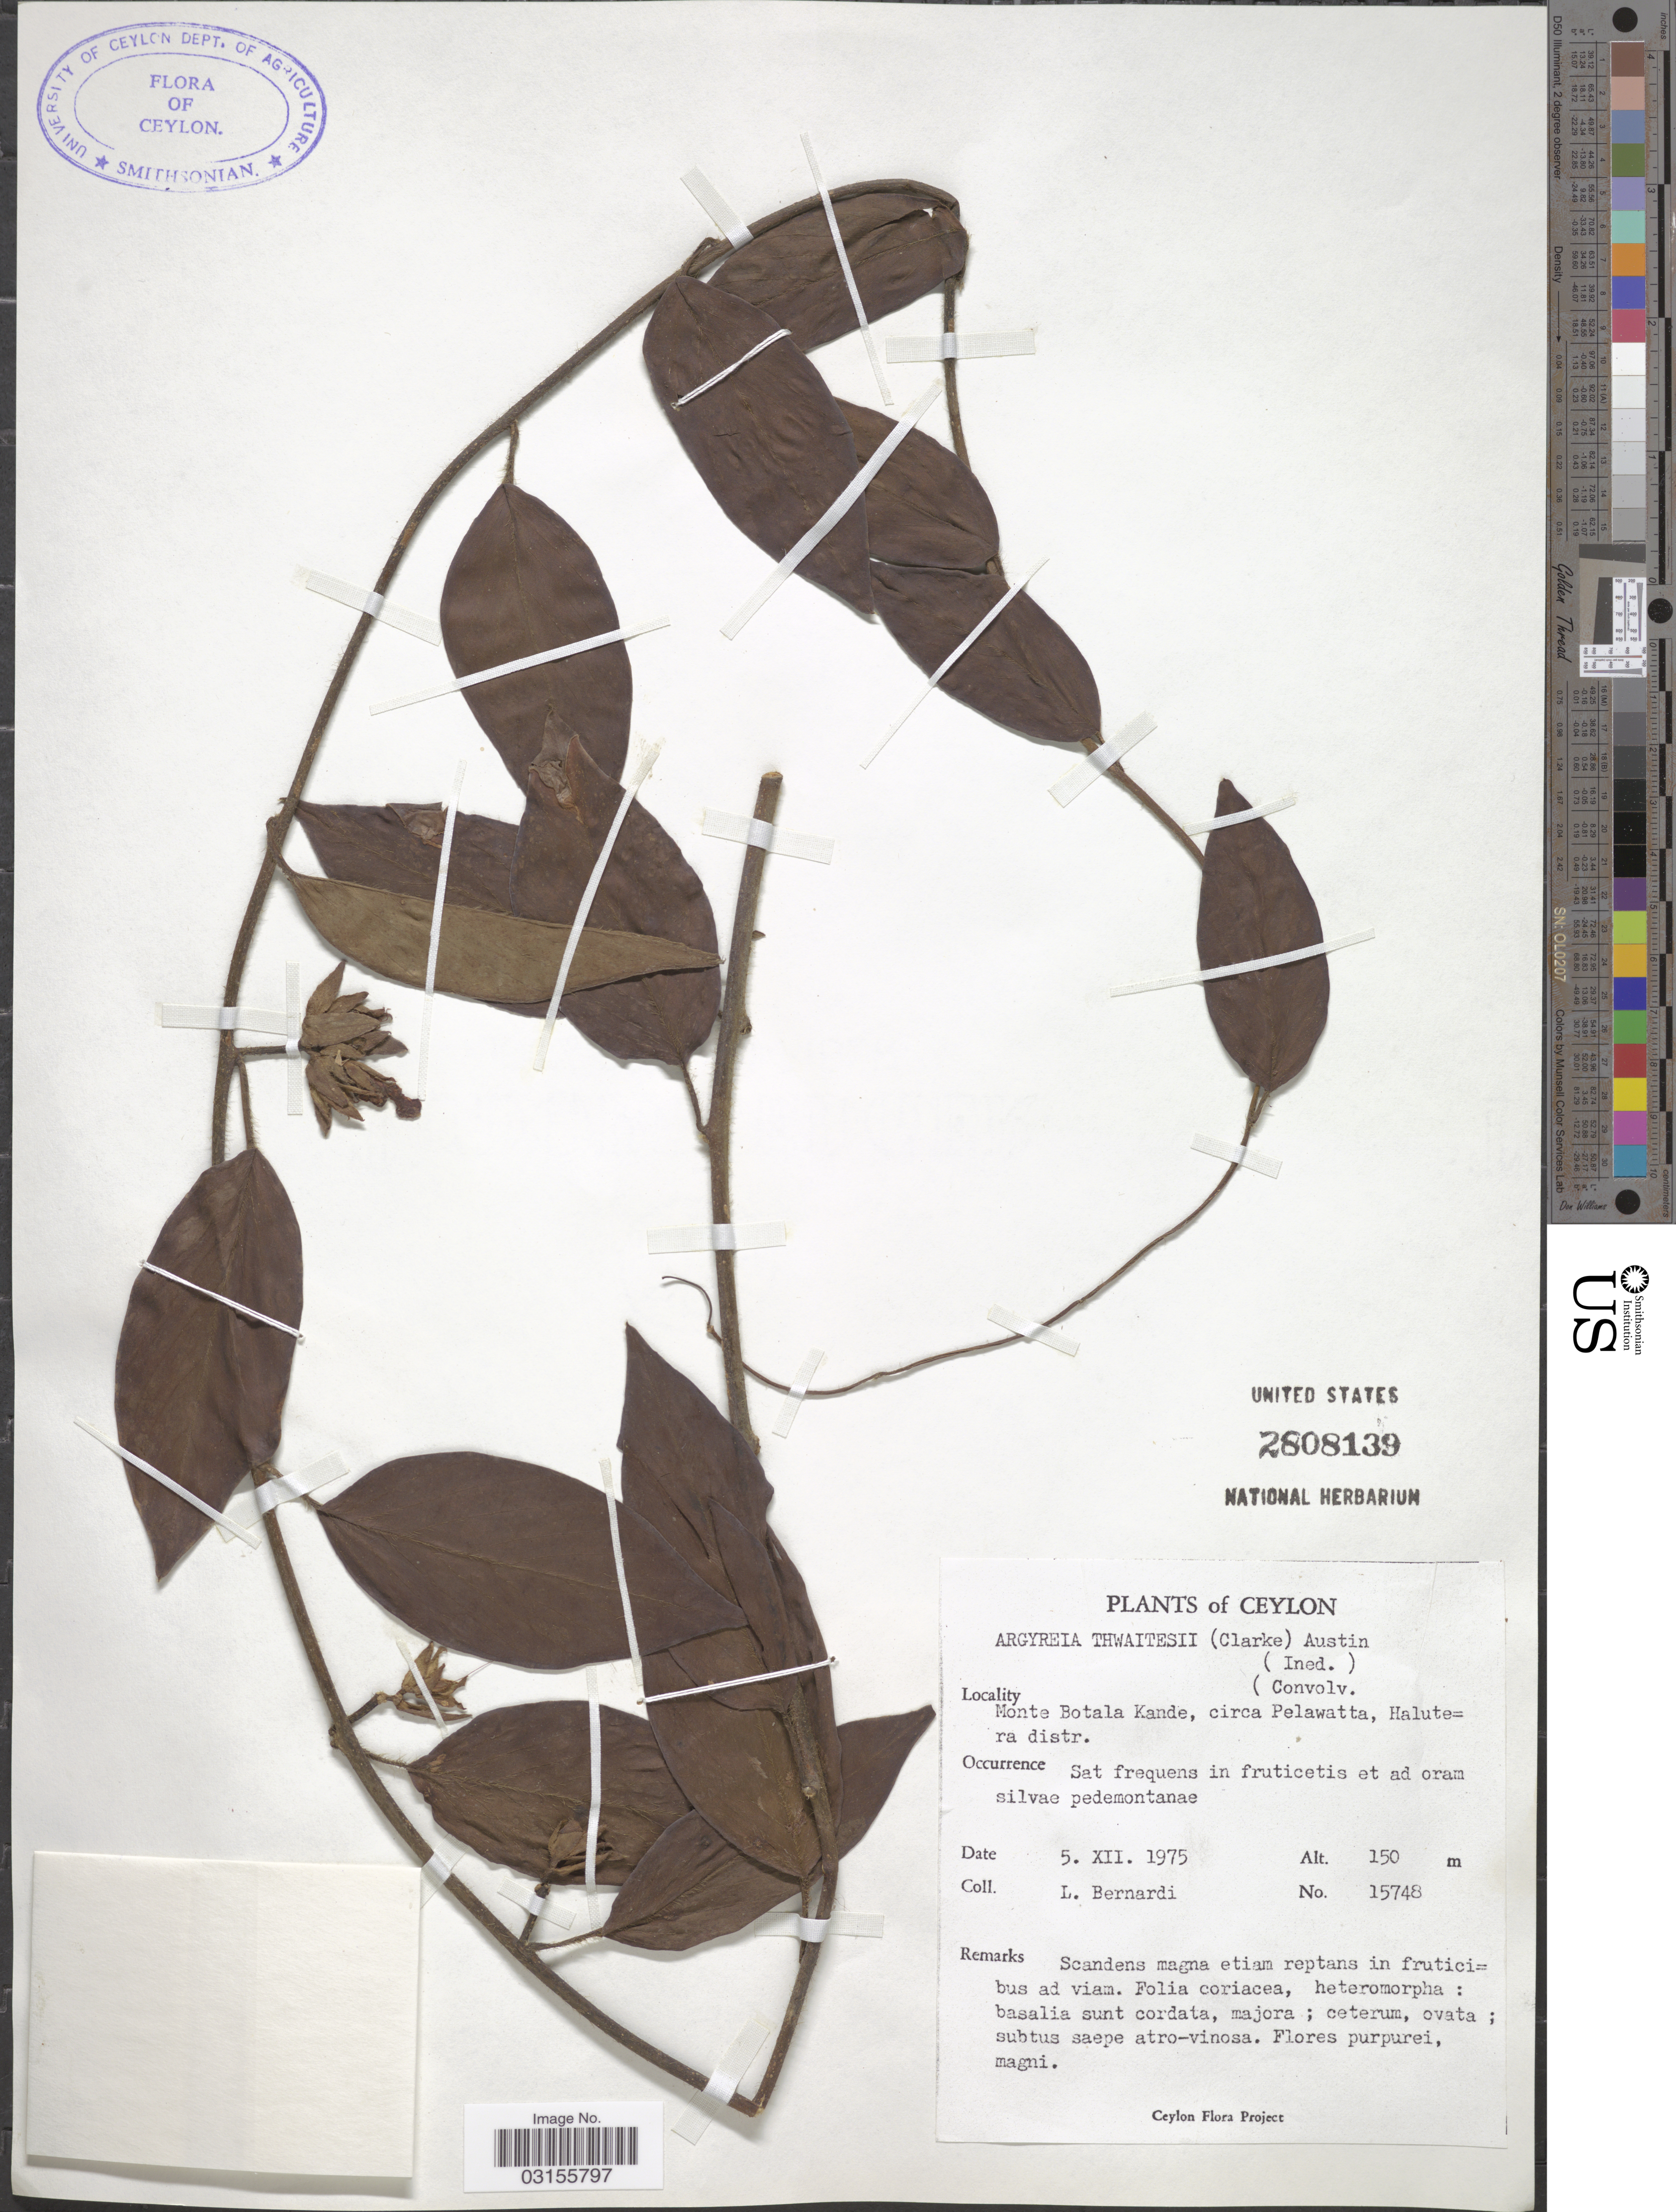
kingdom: Plantae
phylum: Tracheophyta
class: Magnoliopsida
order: Solanales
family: Convolvulaceae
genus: Argyreia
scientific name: Argyreia thwaitesii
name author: D.F. Austin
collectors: L. Bernardi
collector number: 15748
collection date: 1975-12-05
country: Sri Lanka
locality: Ceylon. Monte Botala Kande, circa Pelawatta, Halutera distr.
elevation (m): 150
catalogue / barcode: US 2808139